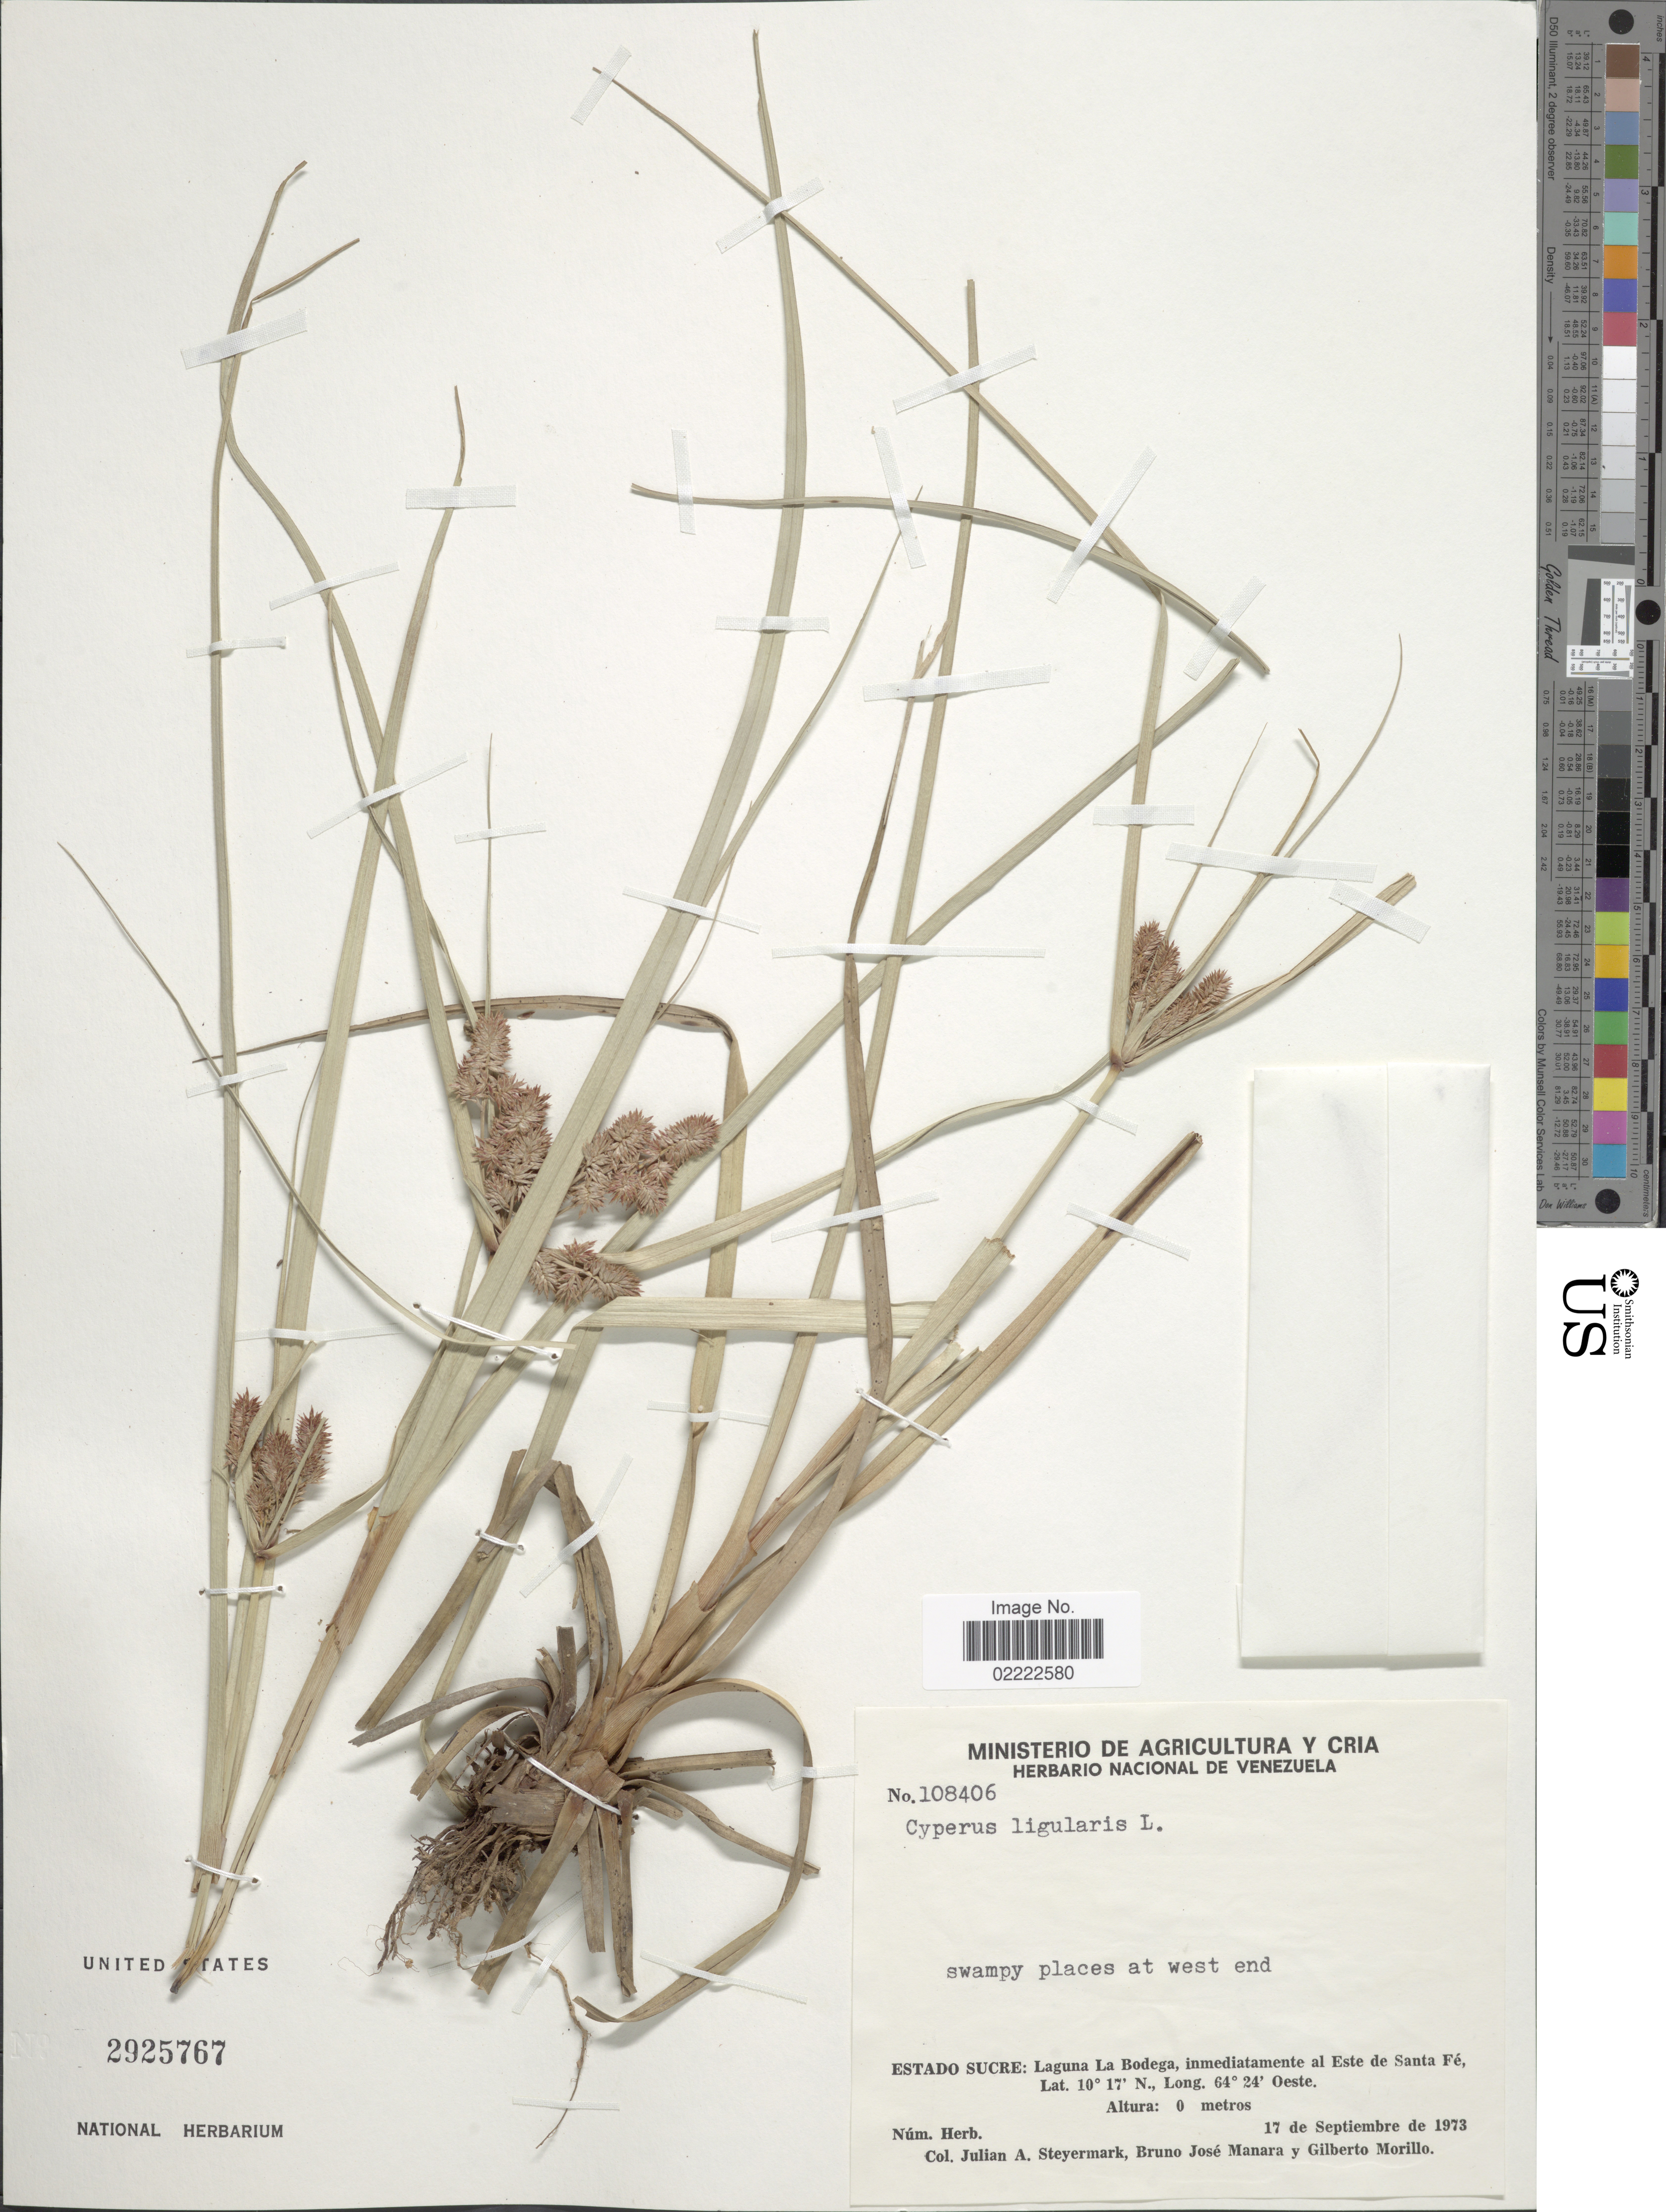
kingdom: Plantae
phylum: Tracheophyta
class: Liliopsida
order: Poales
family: Cyperaceae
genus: Cyperus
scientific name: Cyperus ligularis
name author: L.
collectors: J. Steyermark, B. Manara & G. N. Morillo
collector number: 108406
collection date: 1973-09-17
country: Venezuela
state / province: Sucre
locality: Swampy places at west end, Laguna La Bodega, immediatamento al Este de Santa Fe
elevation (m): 0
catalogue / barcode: US 2925767